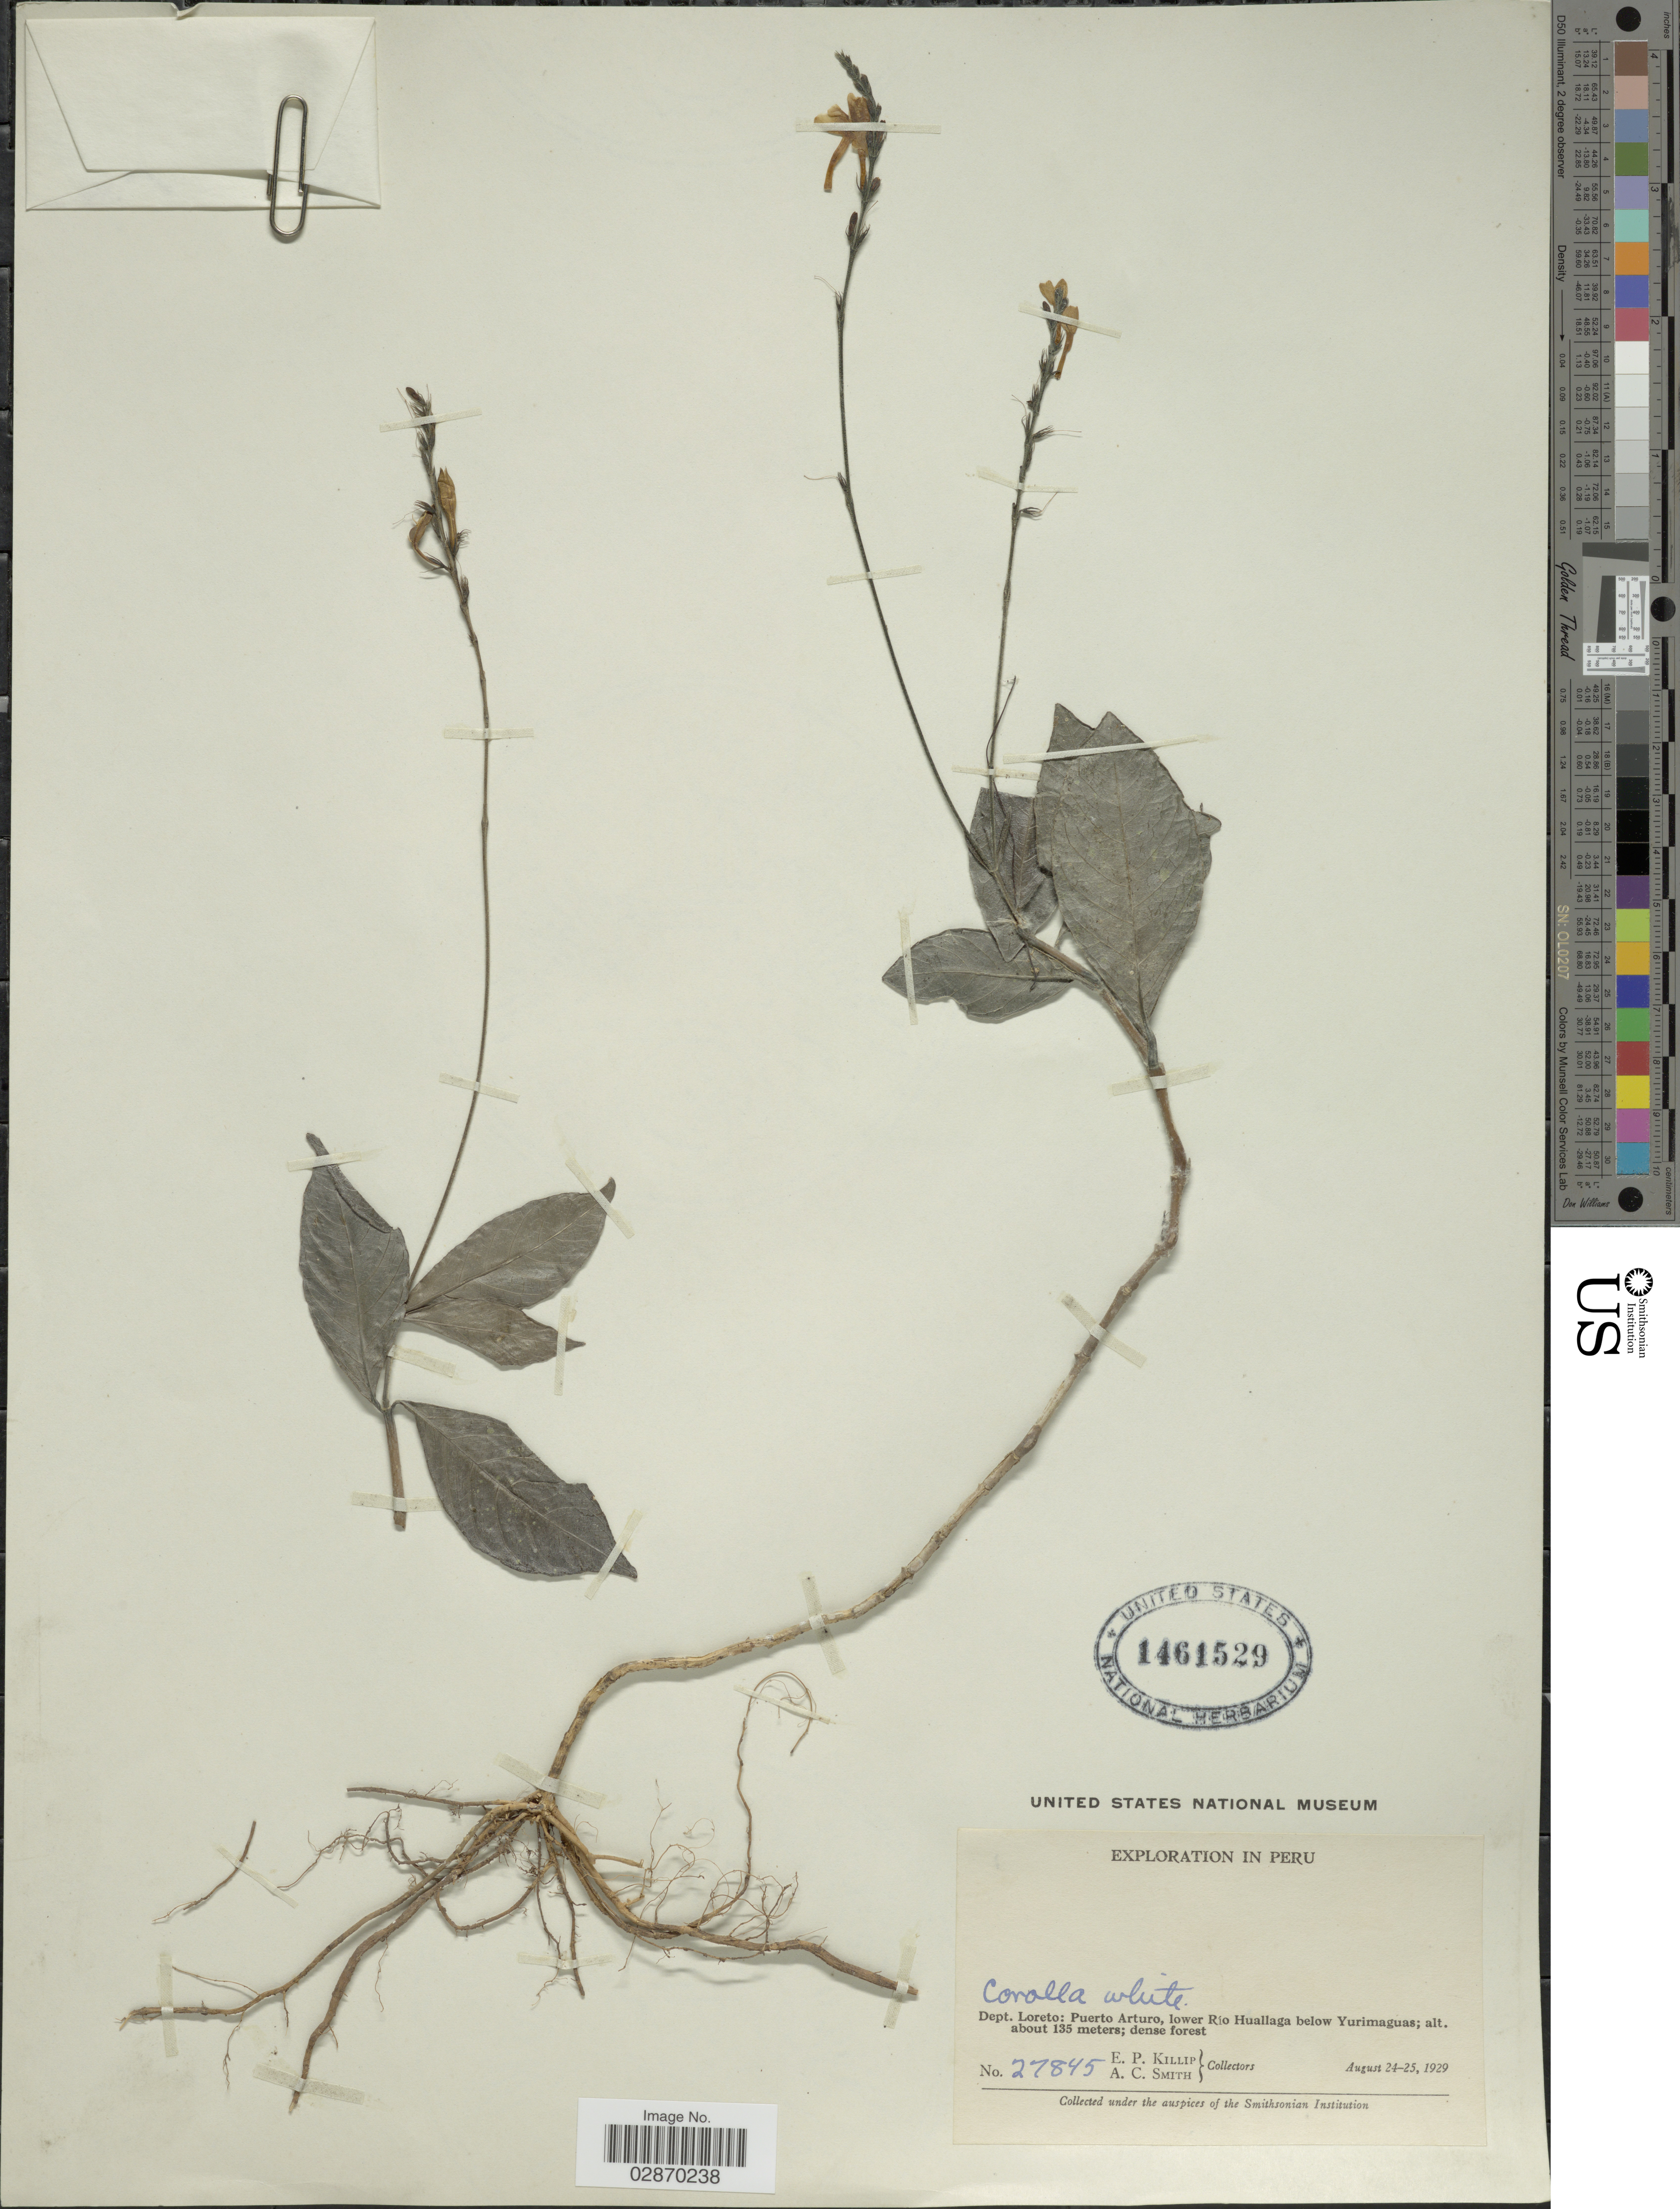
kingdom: Plantae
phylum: Tracheophyta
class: Magnoliopsida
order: Lamiales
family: Acanthaceae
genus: Pseuderanthemum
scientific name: Pseuderanthemum sp.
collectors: E. P. Killip & A. C. Smith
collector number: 27845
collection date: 1929-08-24/1929-08-25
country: Peru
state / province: Loreto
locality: Dept. Loreto: Puerto Arturo, lower Rio Huallaga below Yurimaguas.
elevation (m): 135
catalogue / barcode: US 1461529